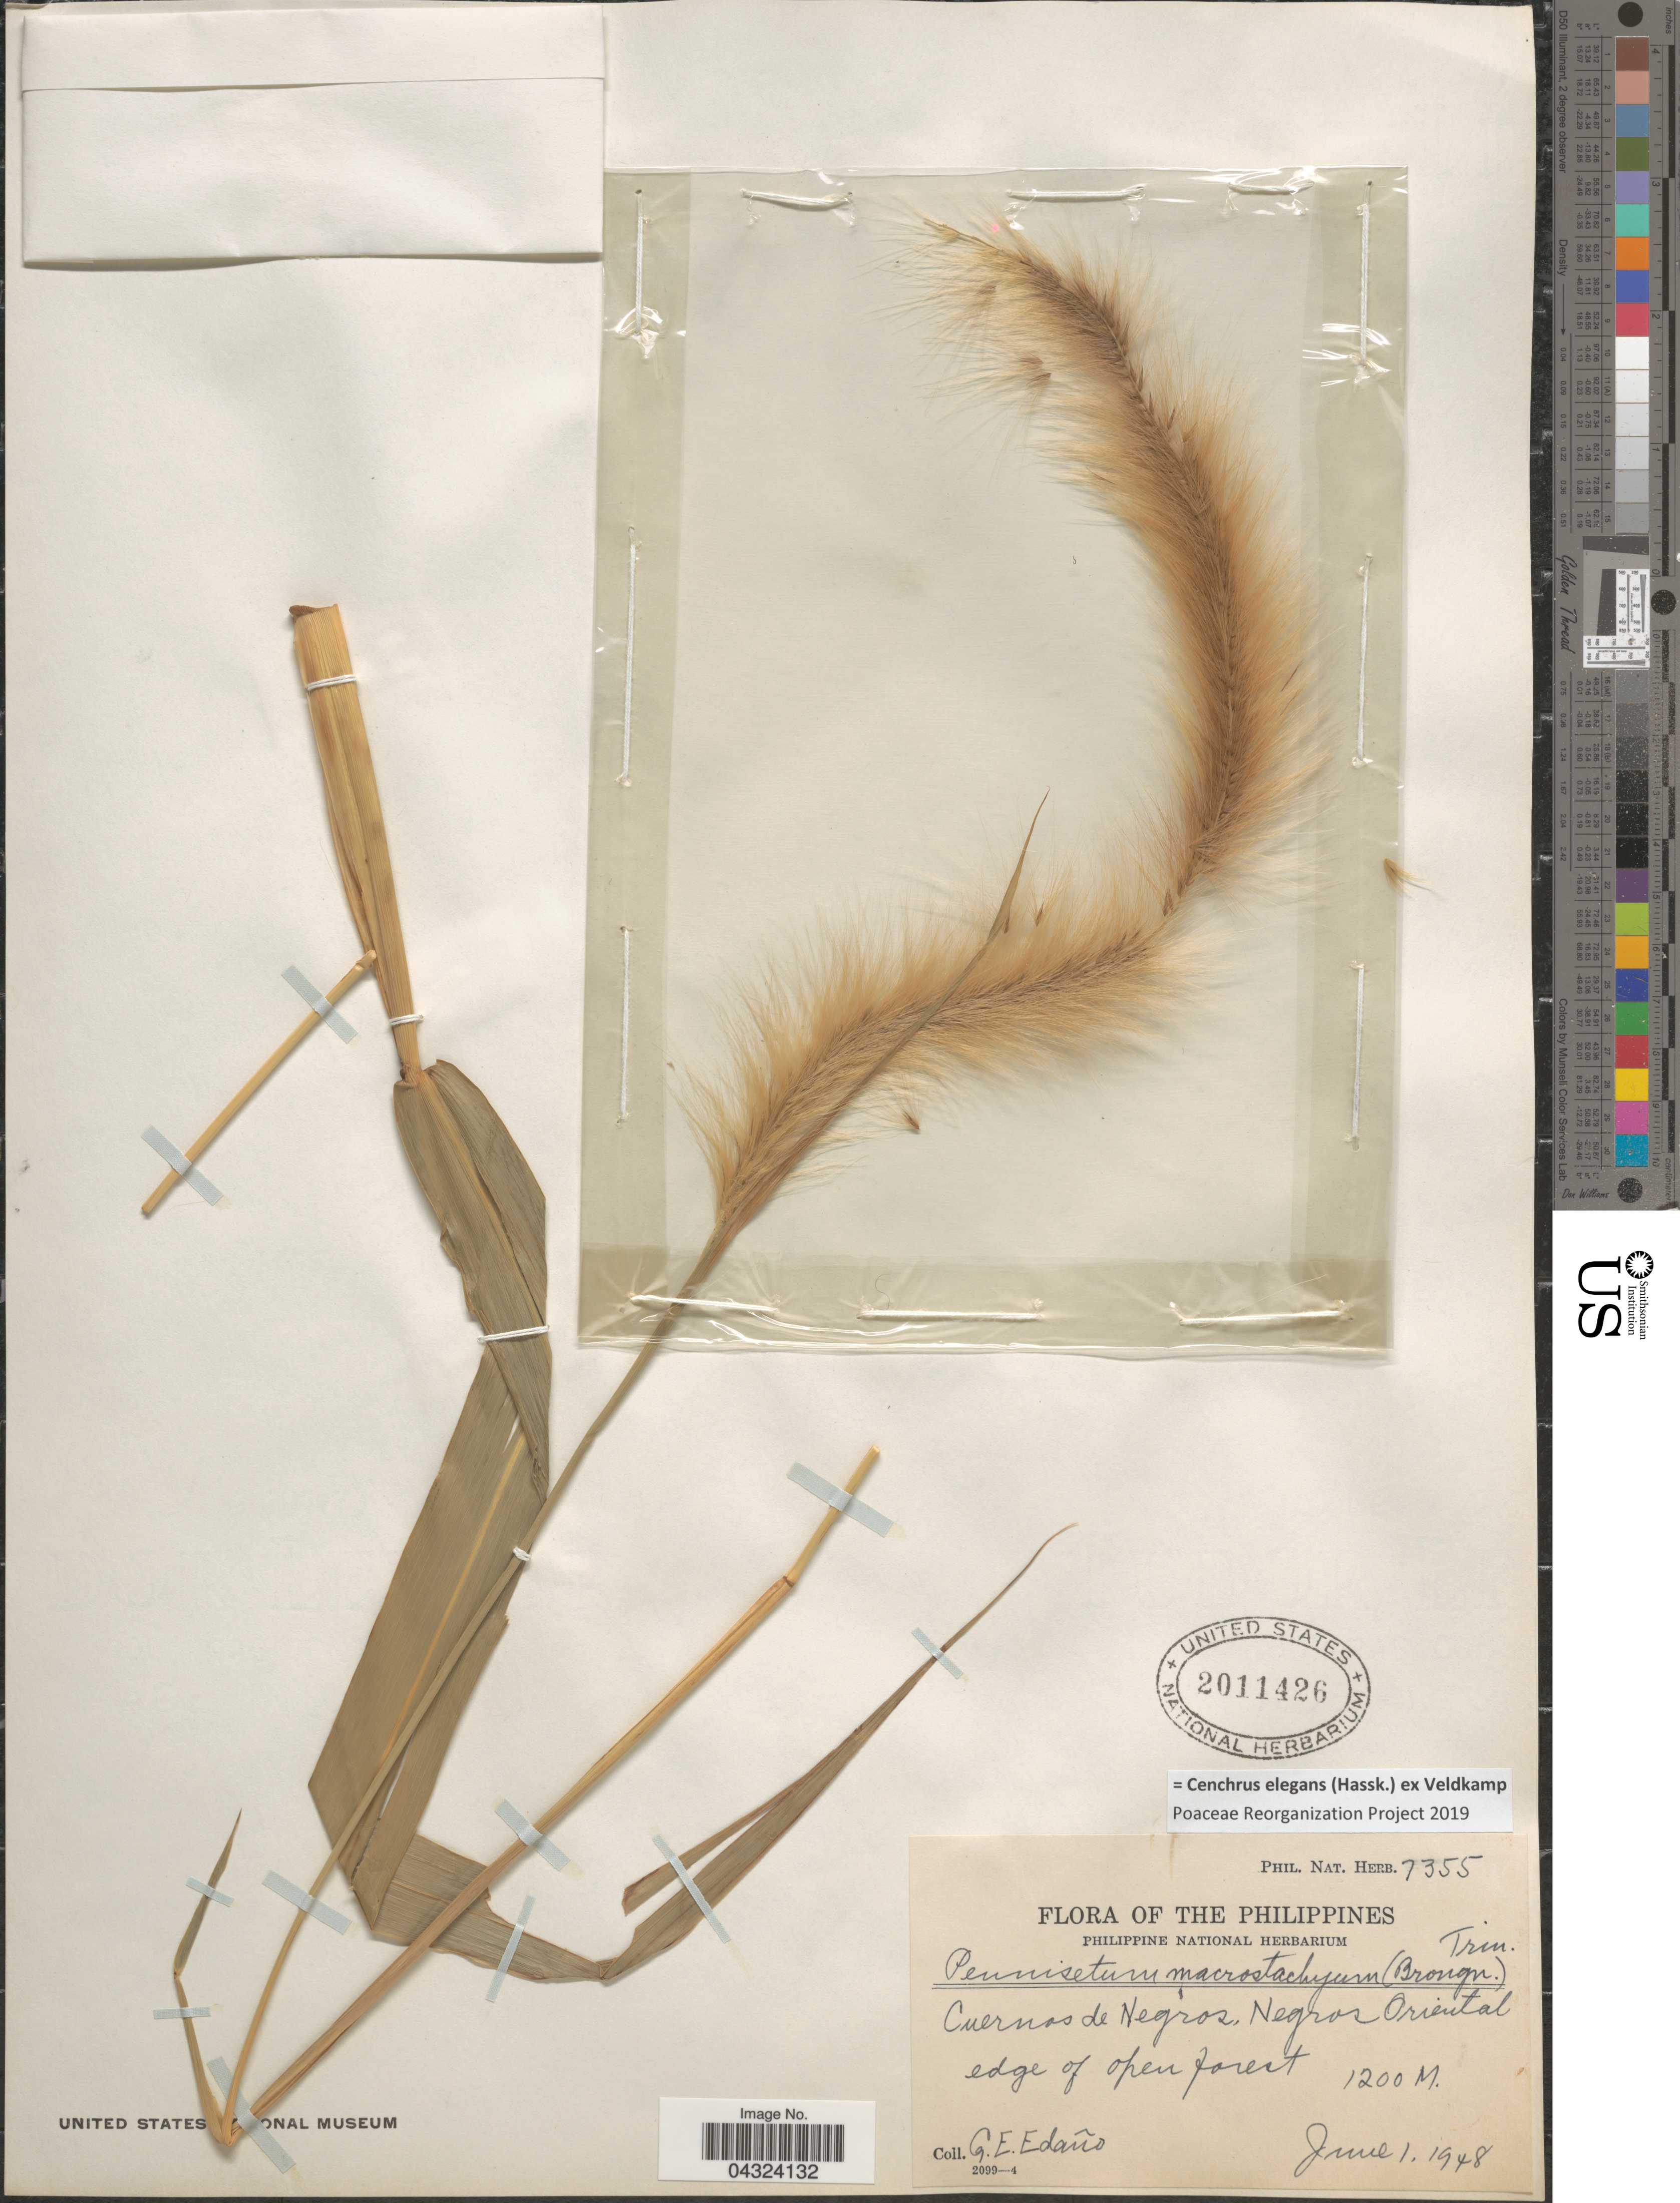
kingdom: Plantae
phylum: Tracheophyta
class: Liliopsida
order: Poales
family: Poaceae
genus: Cenchrus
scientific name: Cenchrus elegans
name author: (Hassk.) Veldkamp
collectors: G. E. Edaño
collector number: Phil. Nat. Herb. 7355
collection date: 1948-06-01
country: Philippines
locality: Cuernos de Negros, Negros Oriental. Edge of open forest.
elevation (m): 1200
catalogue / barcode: US 2011426